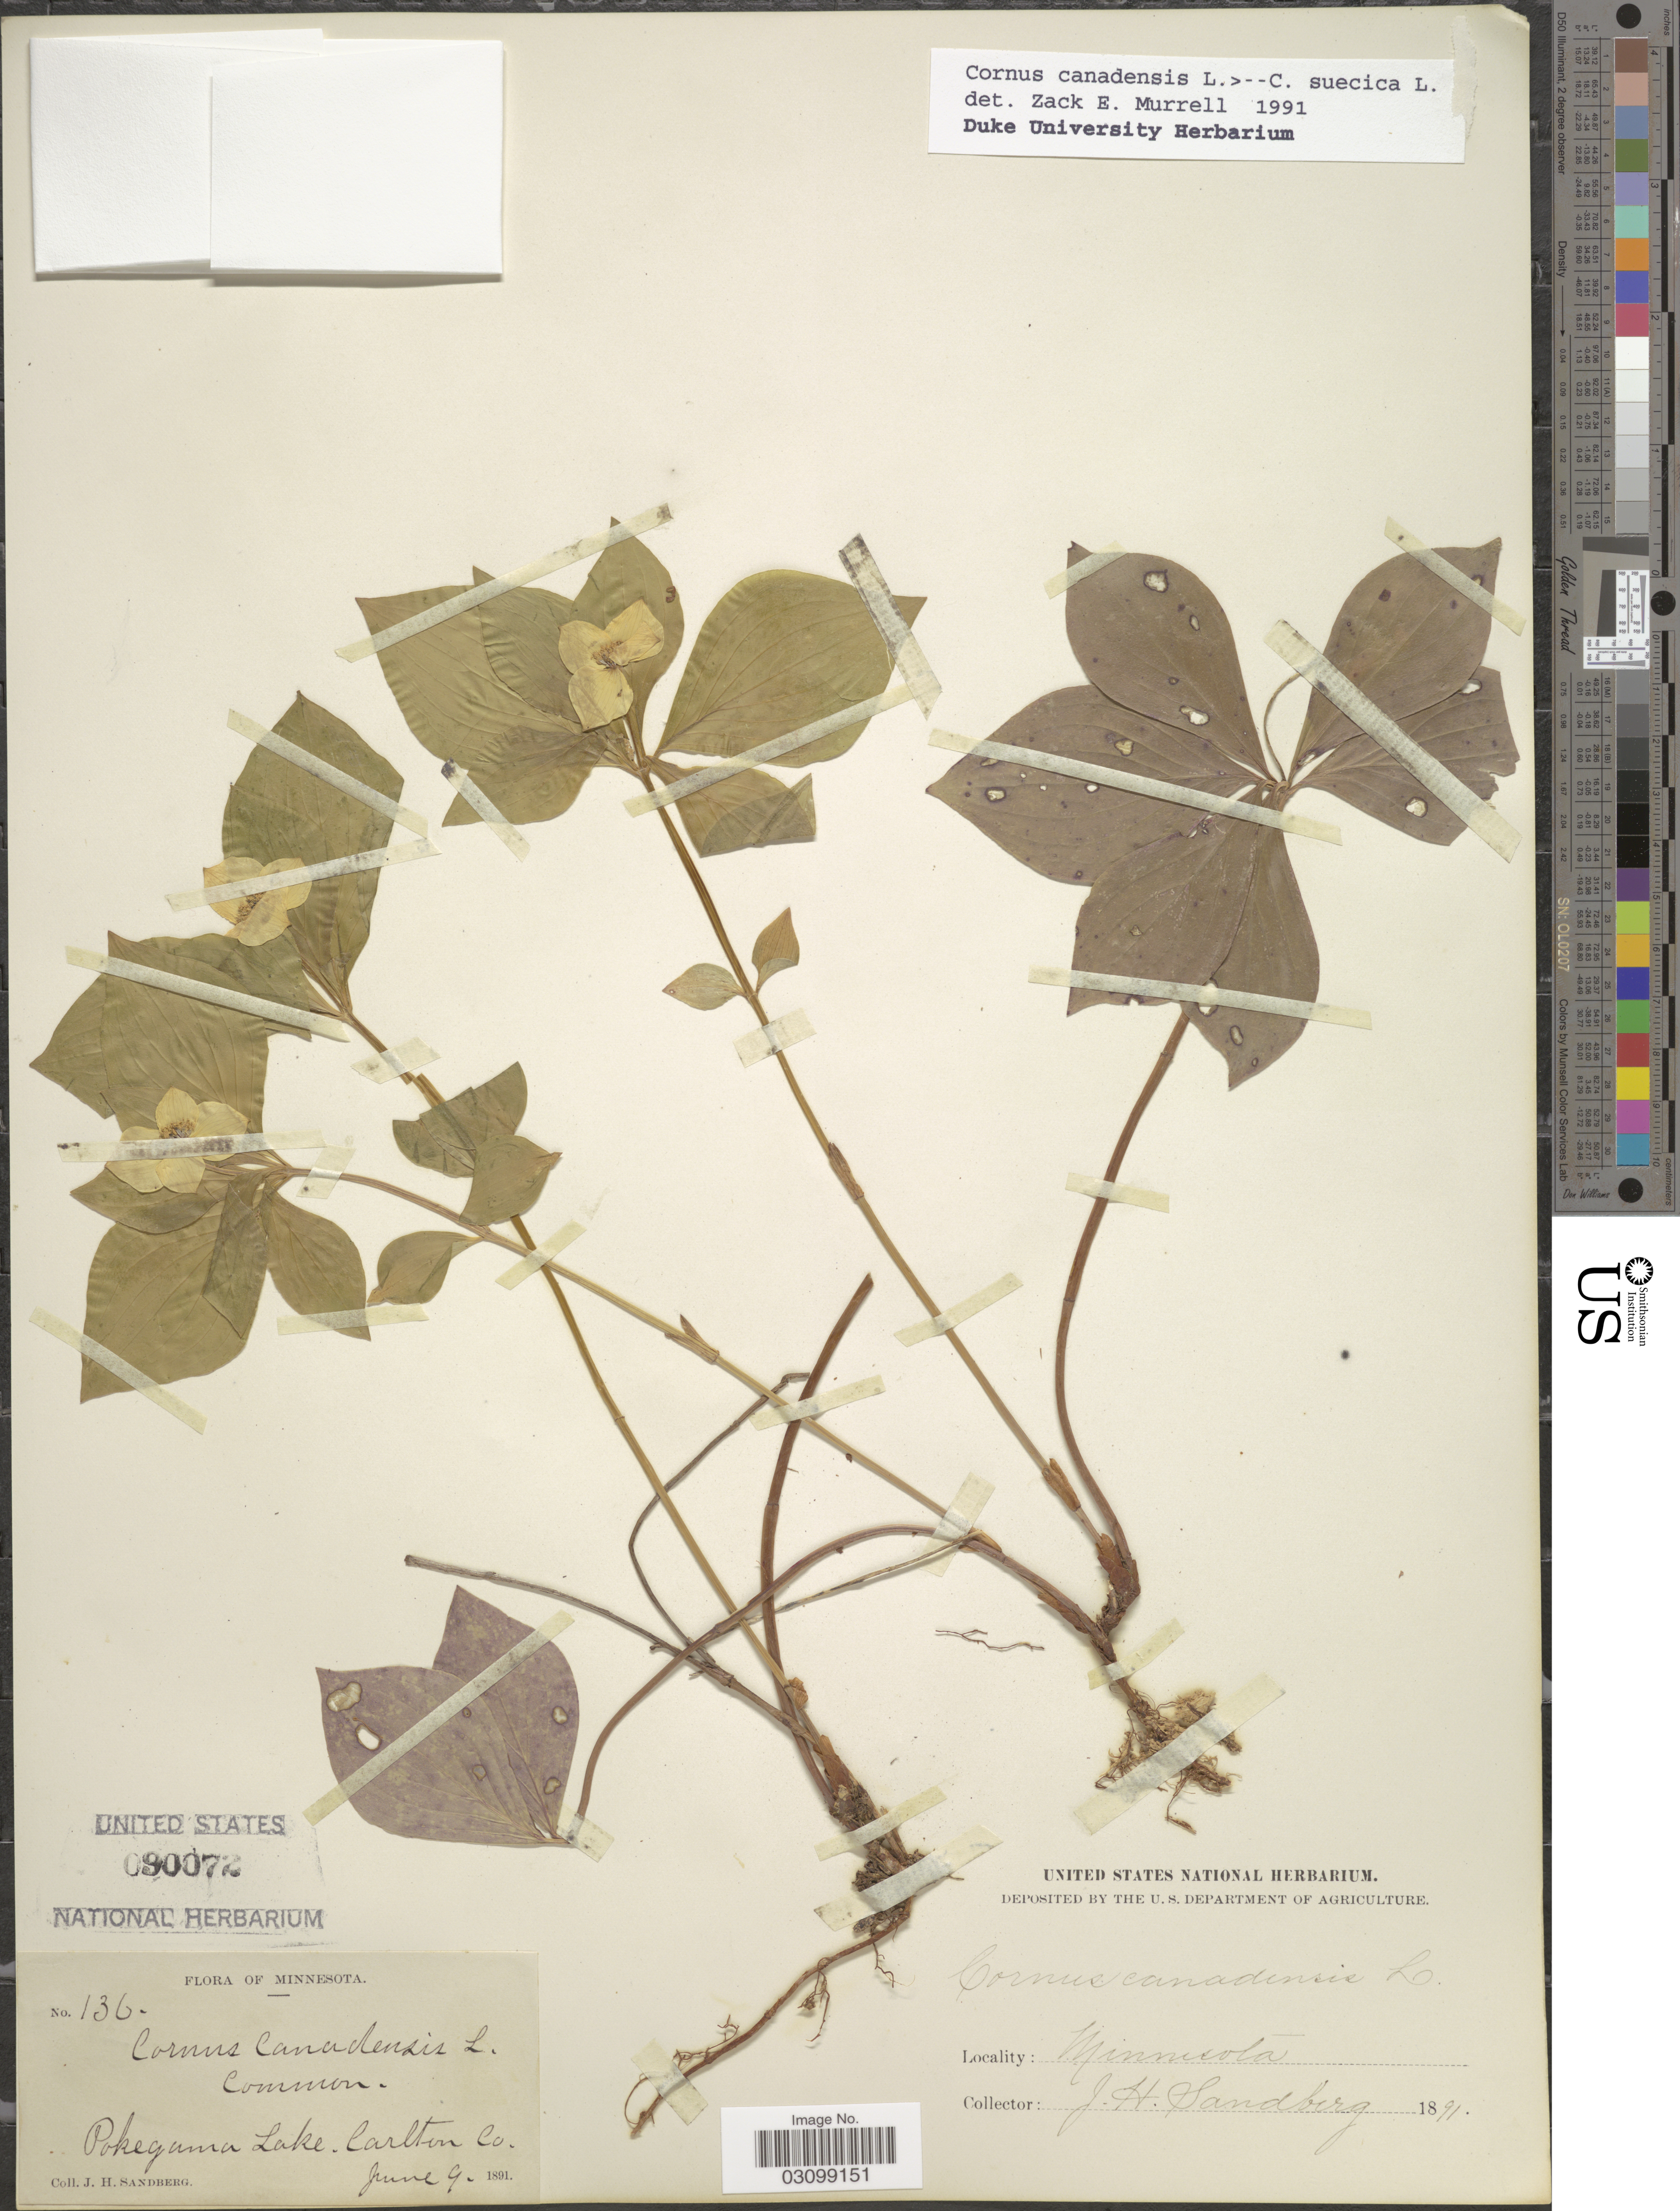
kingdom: Plantae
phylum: Tracheophyta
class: Magnoliopsida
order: Cornales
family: Cornaceae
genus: Cornus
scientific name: Cornus sp.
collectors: J. H. Sandberg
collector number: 136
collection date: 1891-06-09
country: United States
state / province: Minnesota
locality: Pokegama Lake. Carlton Co.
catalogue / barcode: US 90072